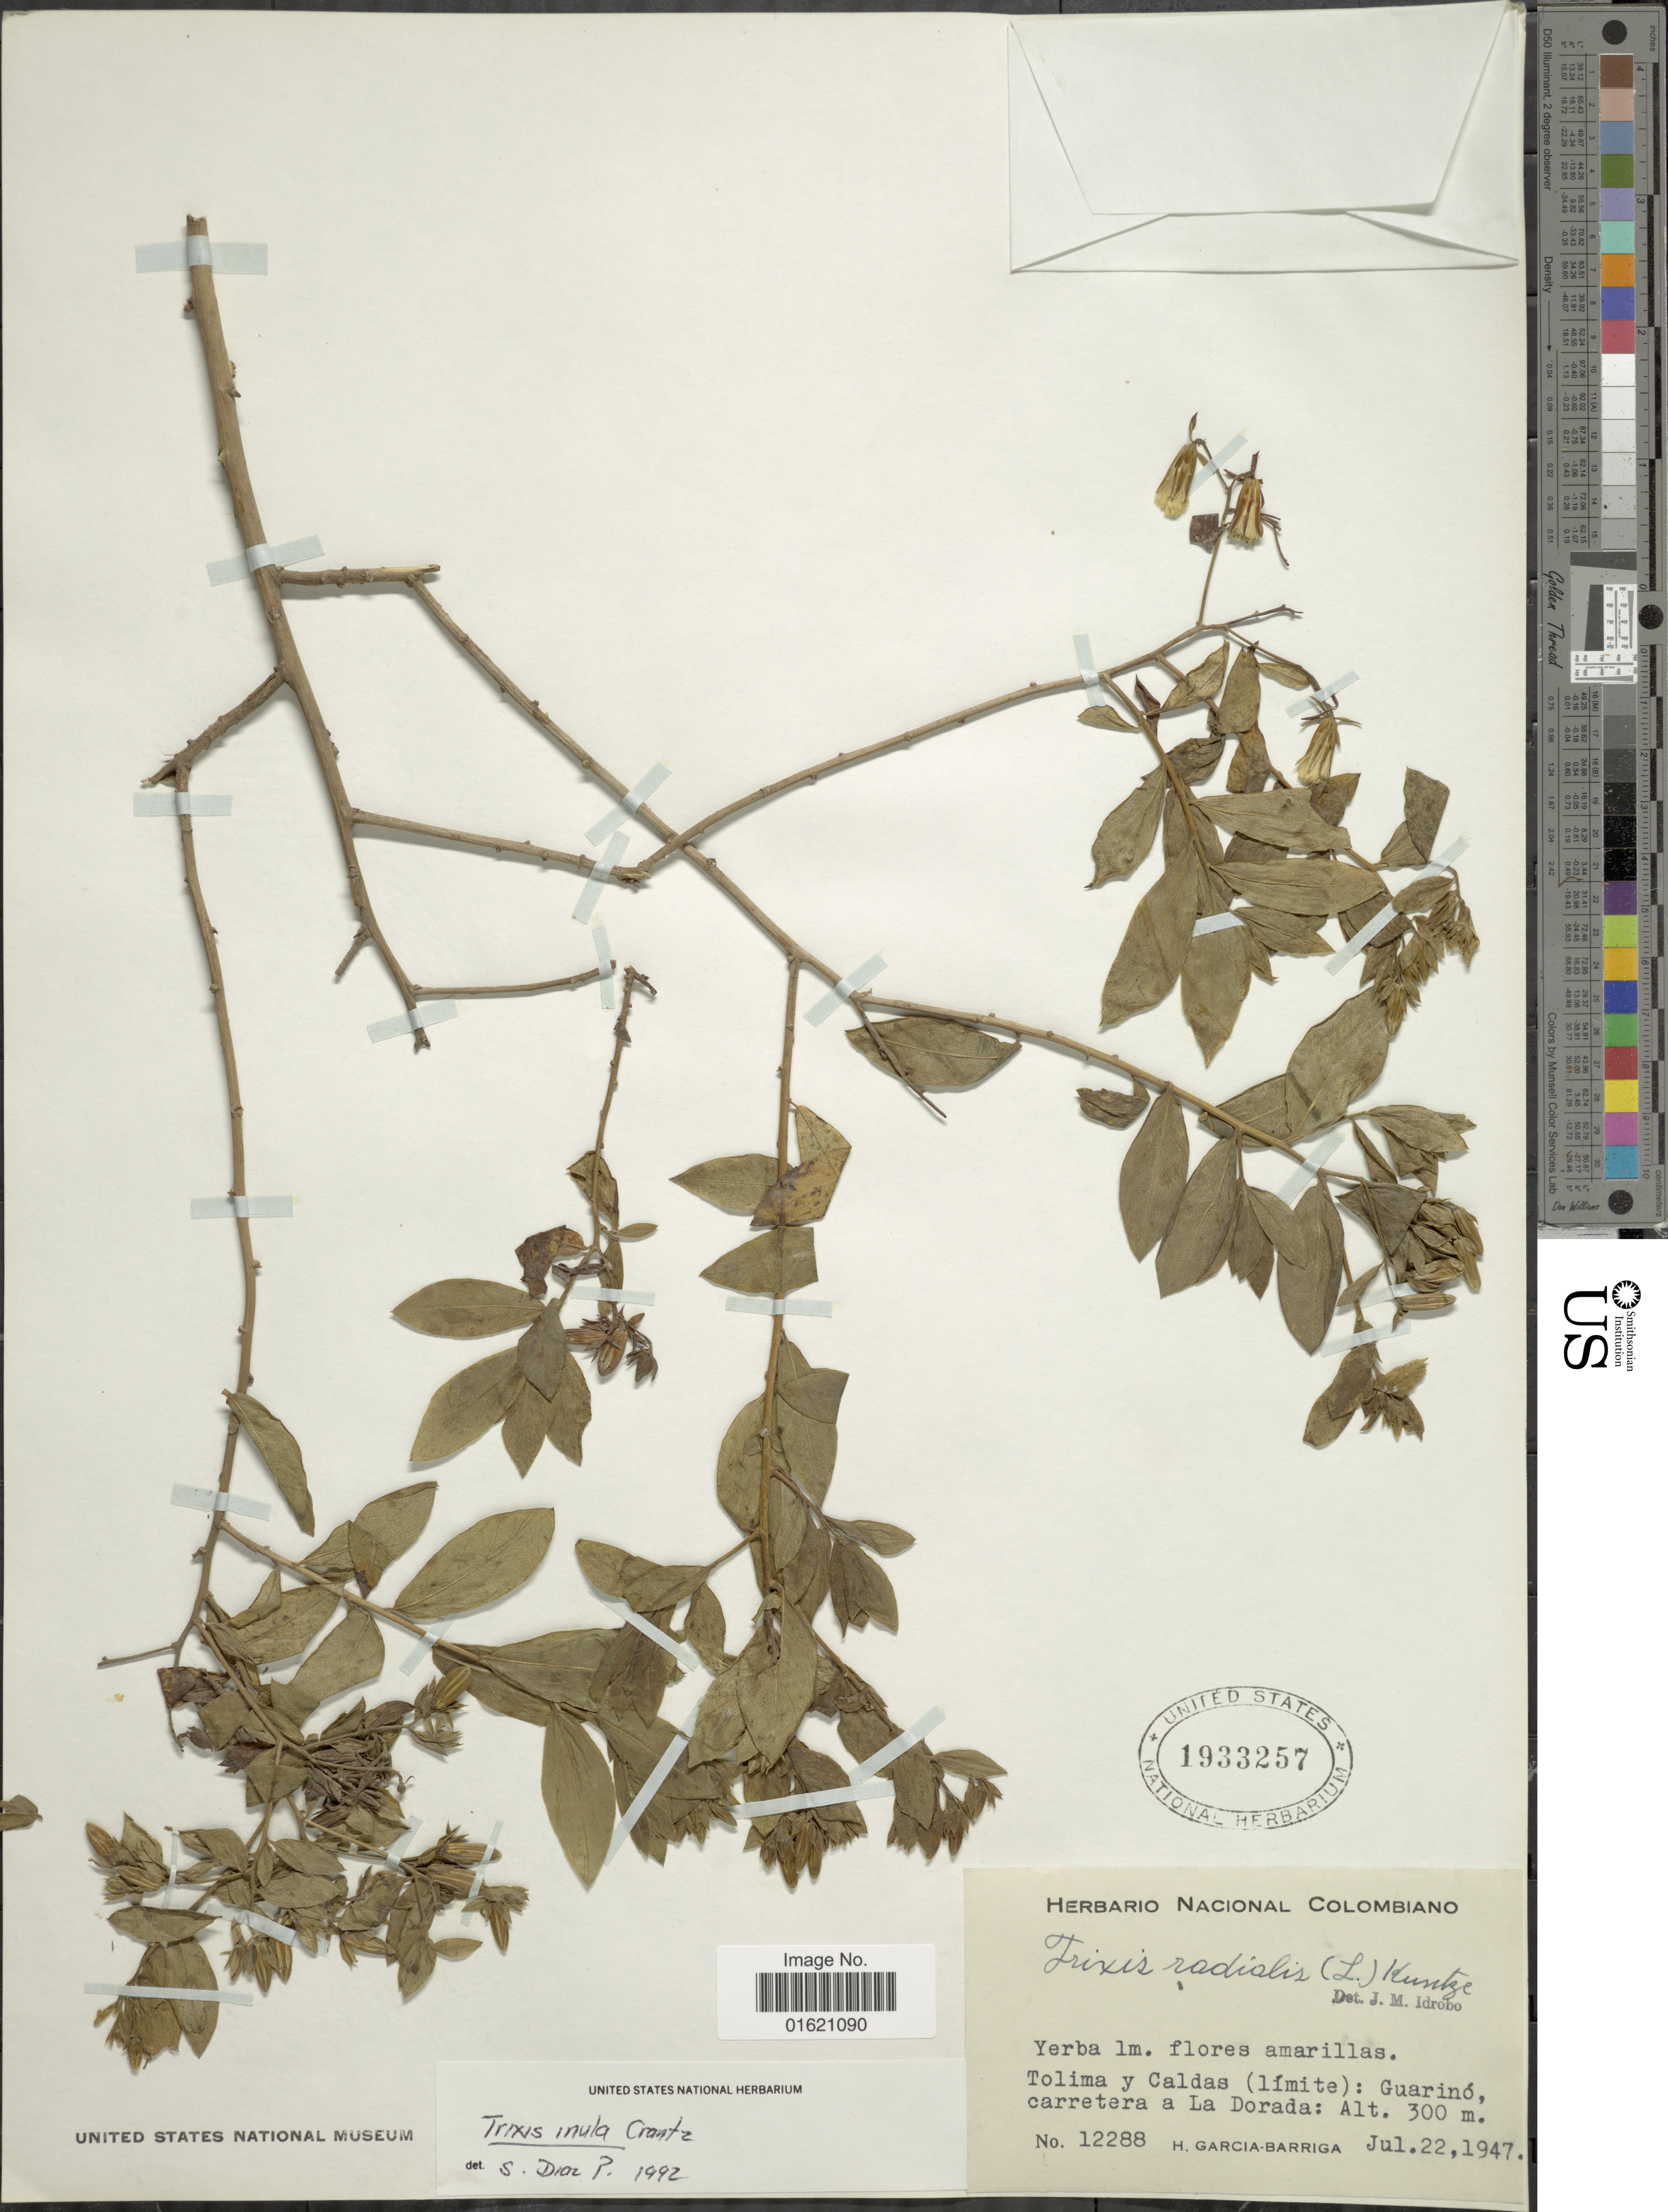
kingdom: Plantae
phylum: Tracheophyta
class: Magnoliopsida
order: Asterales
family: Asteraceae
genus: Trixis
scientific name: Trixis inula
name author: Crantz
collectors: H. García Barriga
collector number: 12288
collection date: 1947-07-22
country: Colombia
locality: Tolima y Caldas (límite): Guarinó carretera a La Dorada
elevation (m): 300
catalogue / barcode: US 1933257